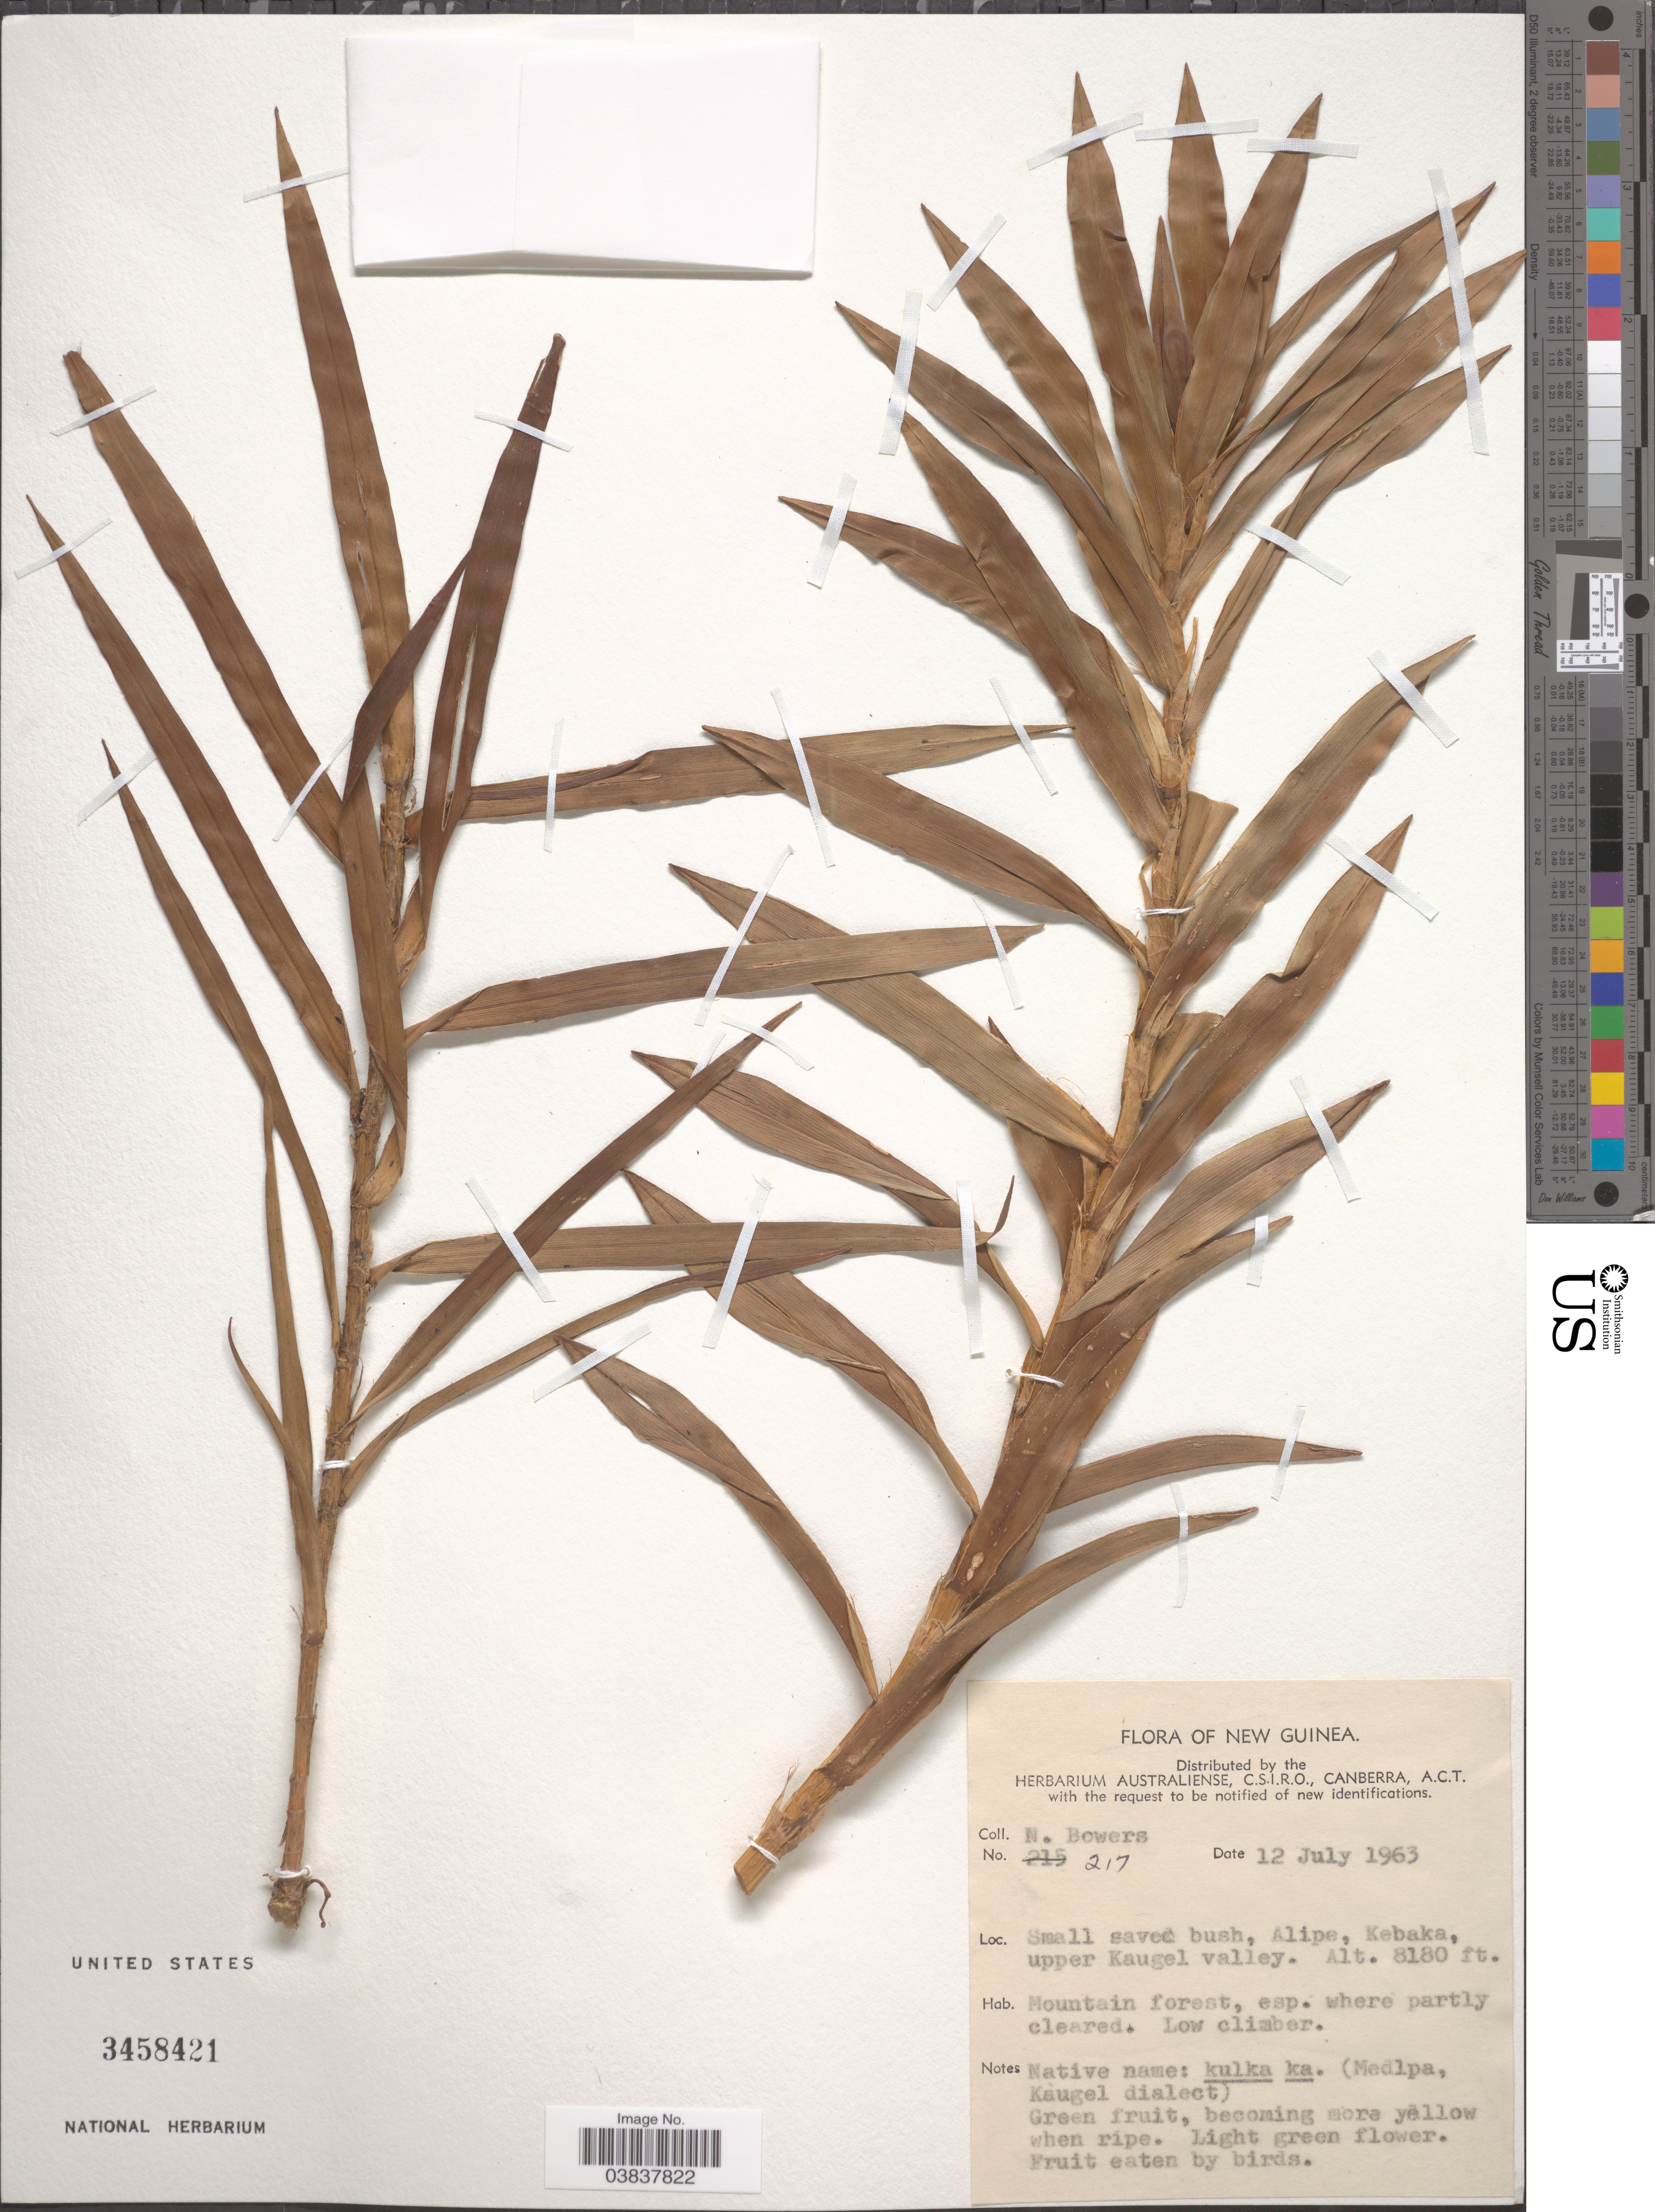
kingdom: Plantae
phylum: Tracheophyta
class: Liliopsida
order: Pandanales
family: Pandanaceae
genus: Freycinetia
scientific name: Freycinetia sp.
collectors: N. Bowers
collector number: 217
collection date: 1963-07-12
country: Papua New Guinea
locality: New Guinea. Alipe, Kebaka, upper Kaugel valley.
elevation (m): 2493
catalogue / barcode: US 3458421